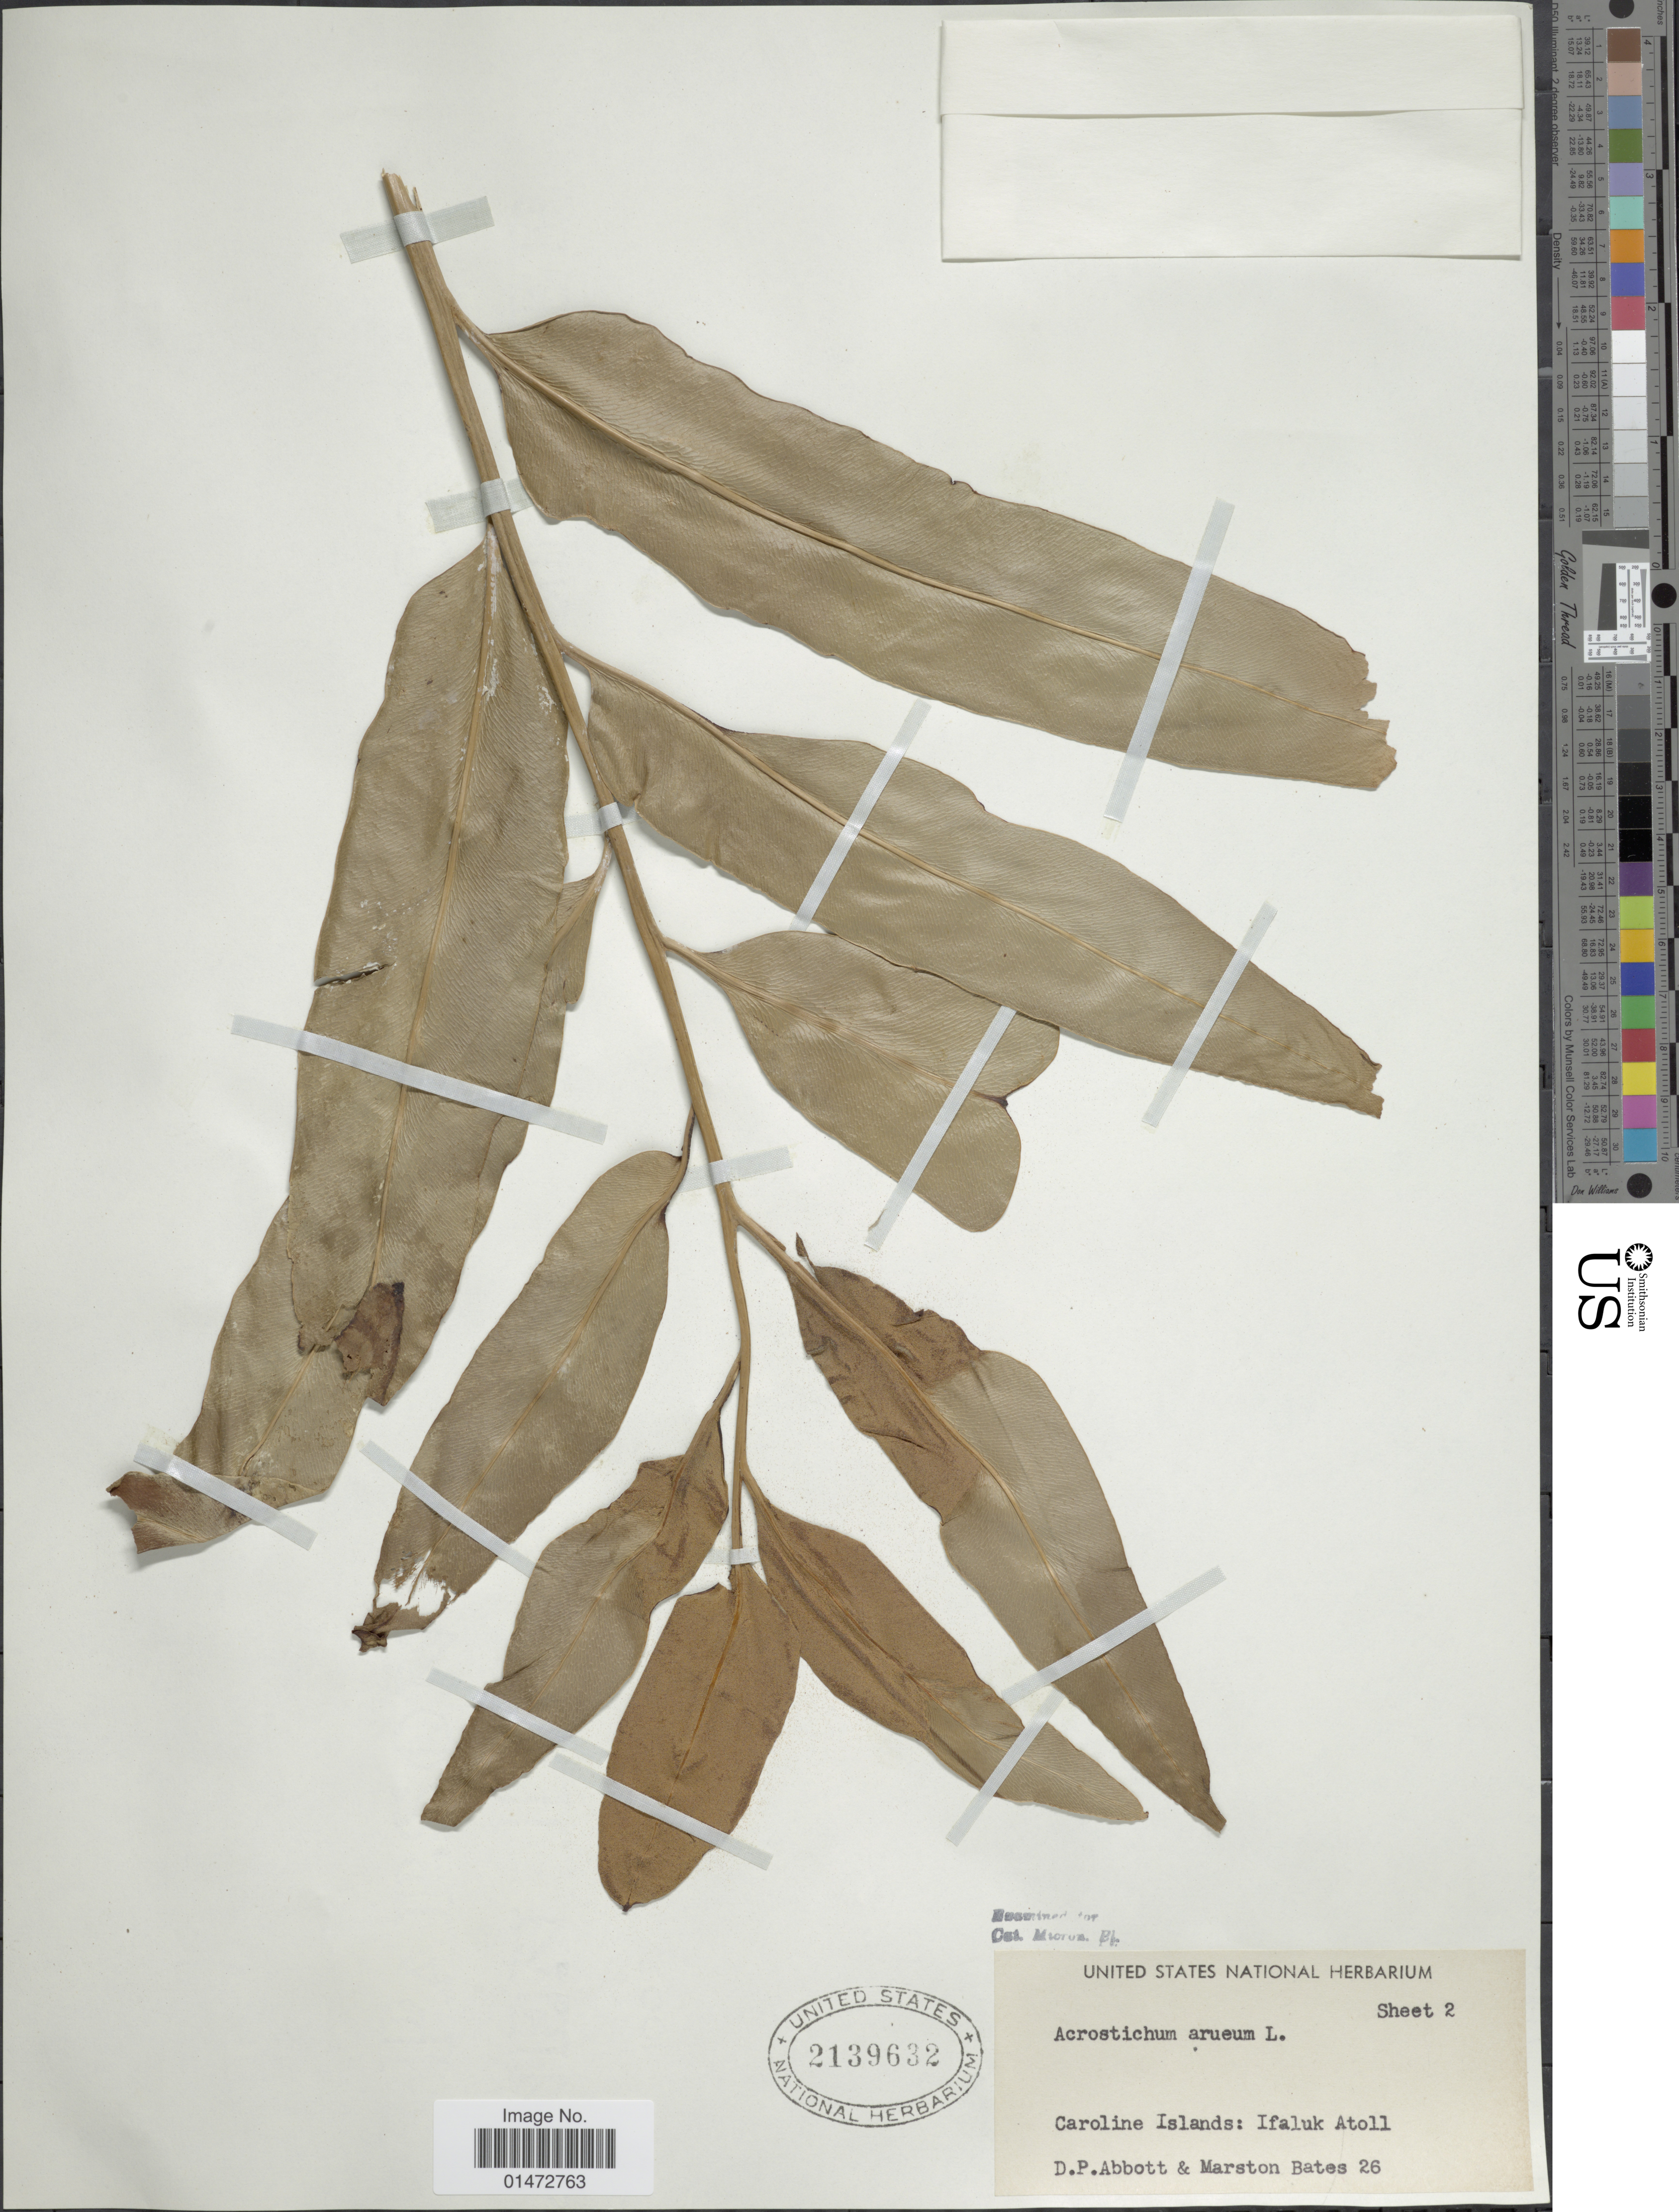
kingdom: Plantae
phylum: Tracheophyta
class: Polypodiopsida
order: Polypodiales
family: Pteridaceae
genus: Acrostichum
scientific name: Acrostichum aureum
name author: L.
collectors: D. P. Abbott & M. Bates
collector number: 26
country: Micronesia, Federated States of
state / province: Yap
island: Ifalik [Ifaluk] Atoll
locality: Caroline Islands: Ifaluk Atoll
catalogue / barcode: US 2139632